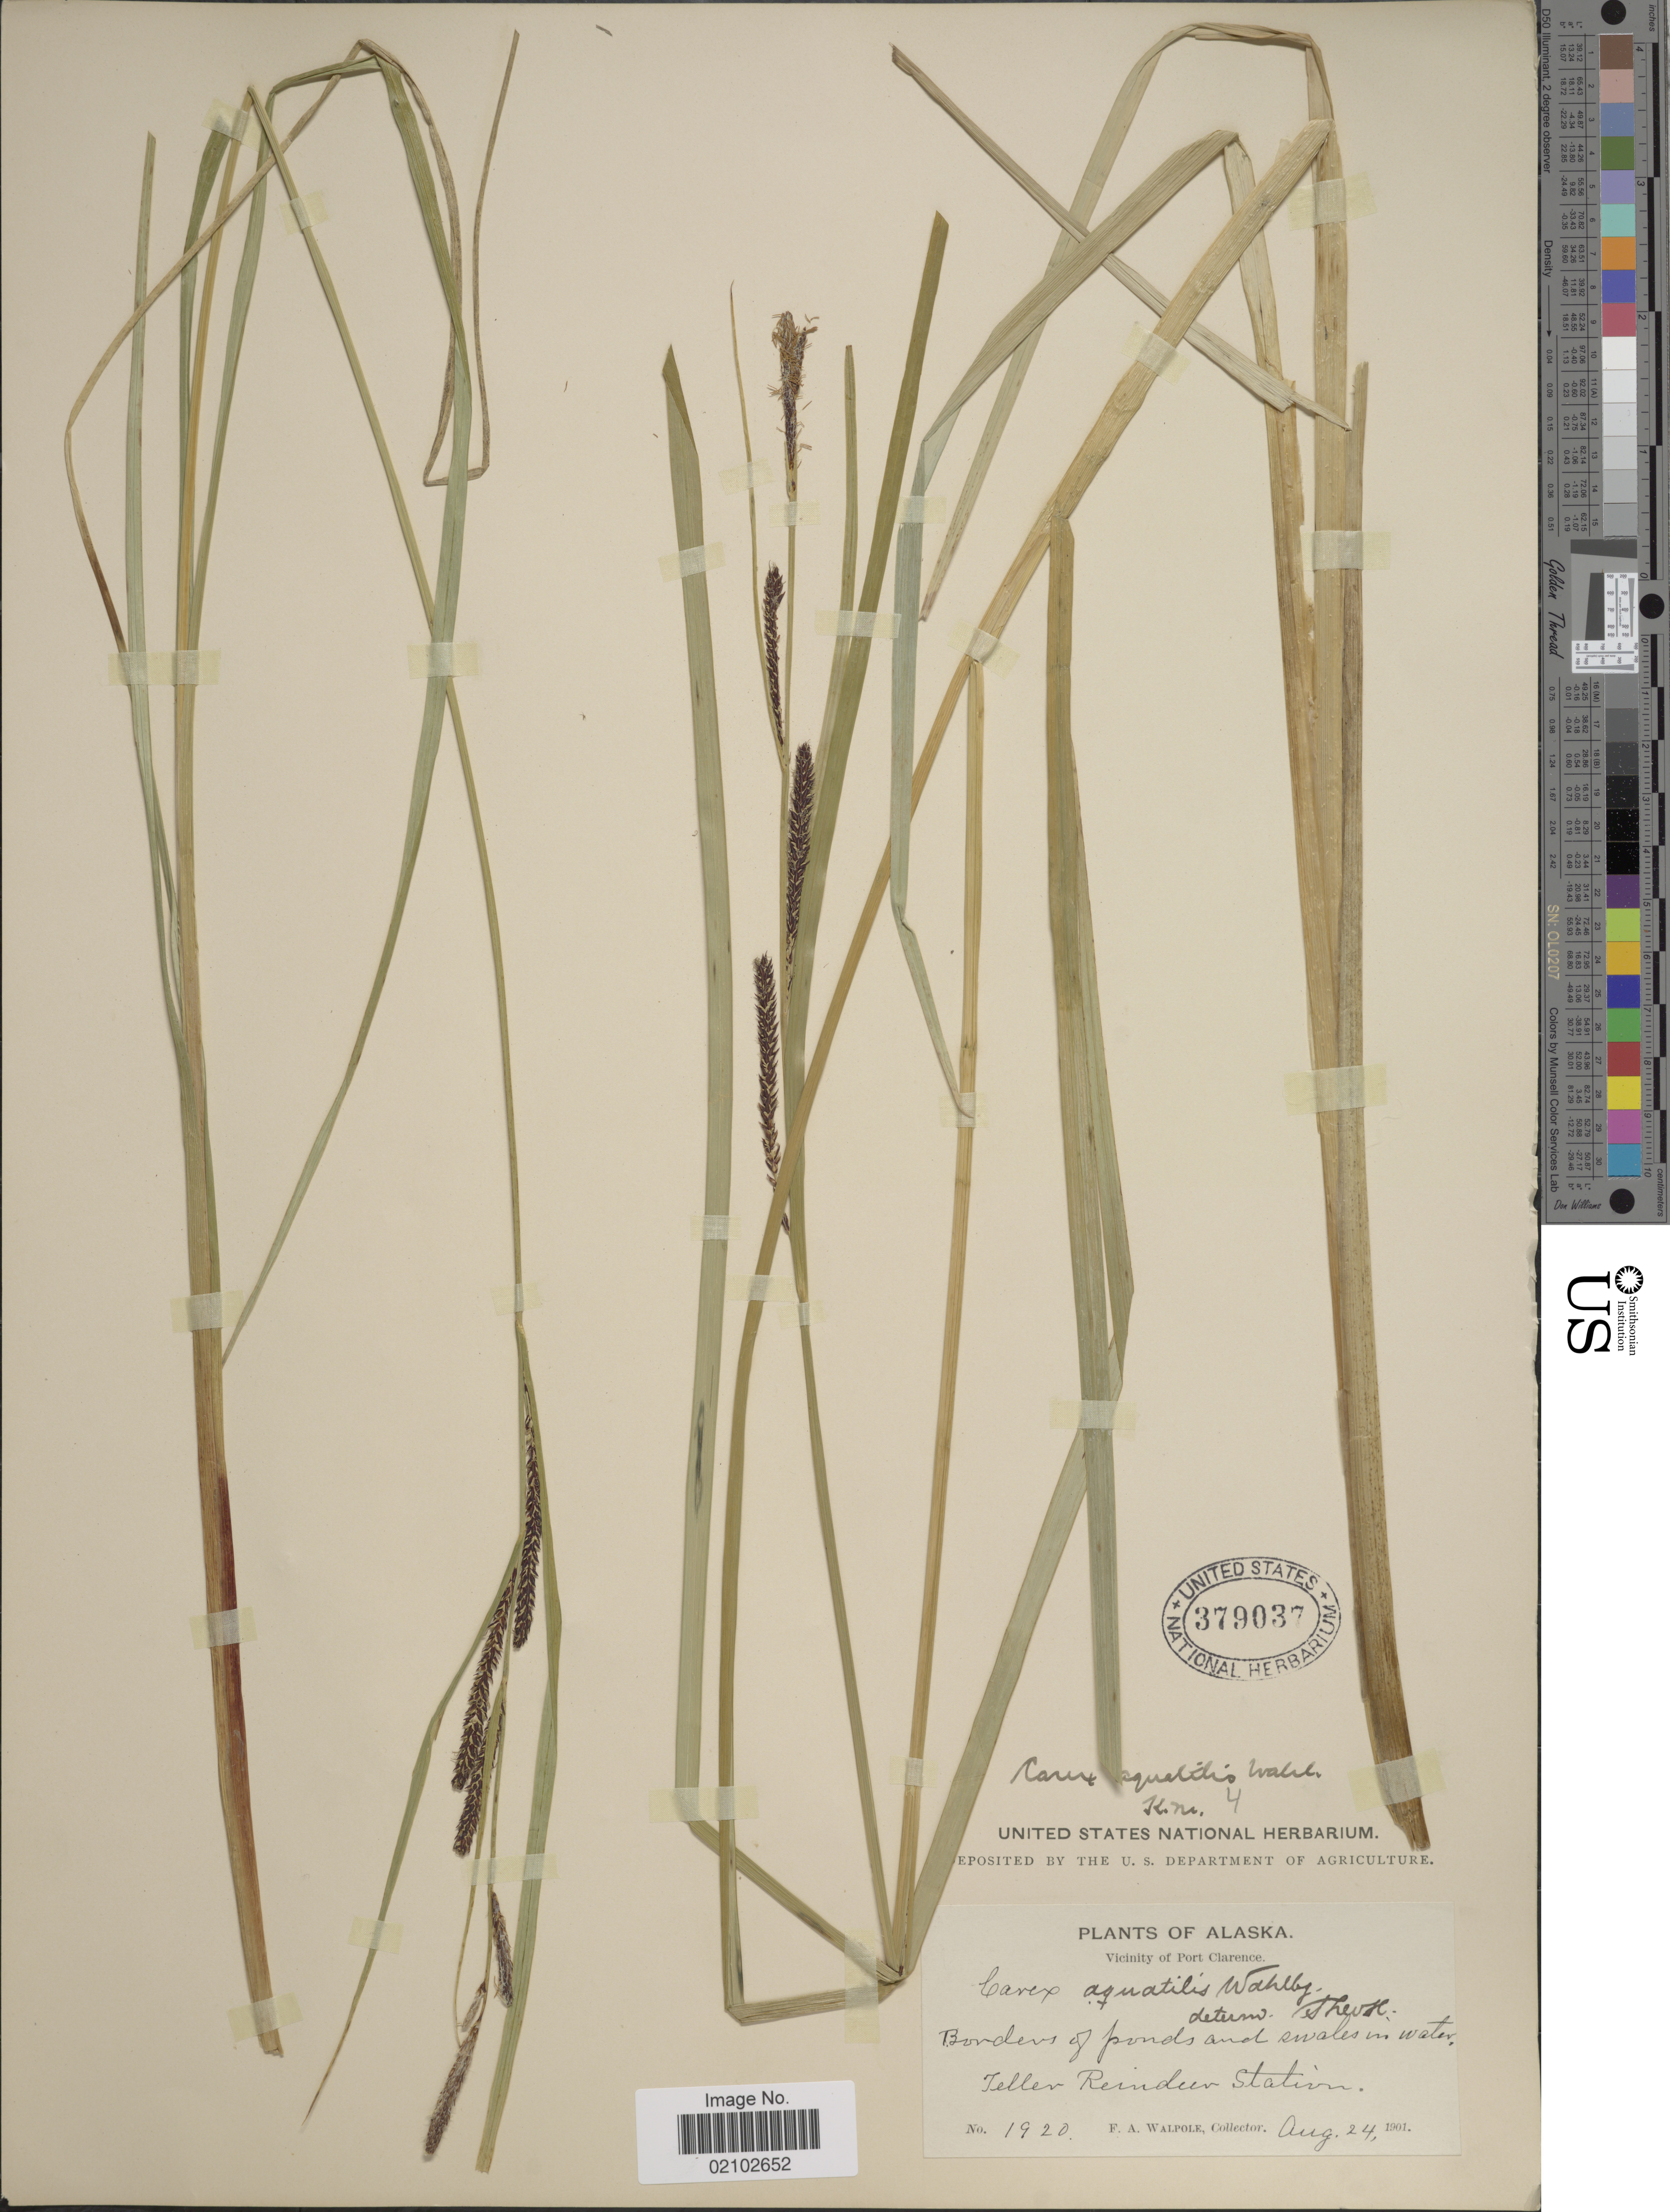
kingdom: Plantae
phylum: Tracheophyta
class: Liliopsida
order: Poales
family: Cyperaceae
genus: Carex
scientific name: Carex aquatilis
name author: Wahlenb.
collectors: F. Walpole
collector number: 1920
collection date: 1901-08-24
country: United States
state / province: Alaska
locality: Vicinity of Port Clarence, borders of ponds and swales in water, Teller Reinder Station.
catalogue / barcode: US 379037